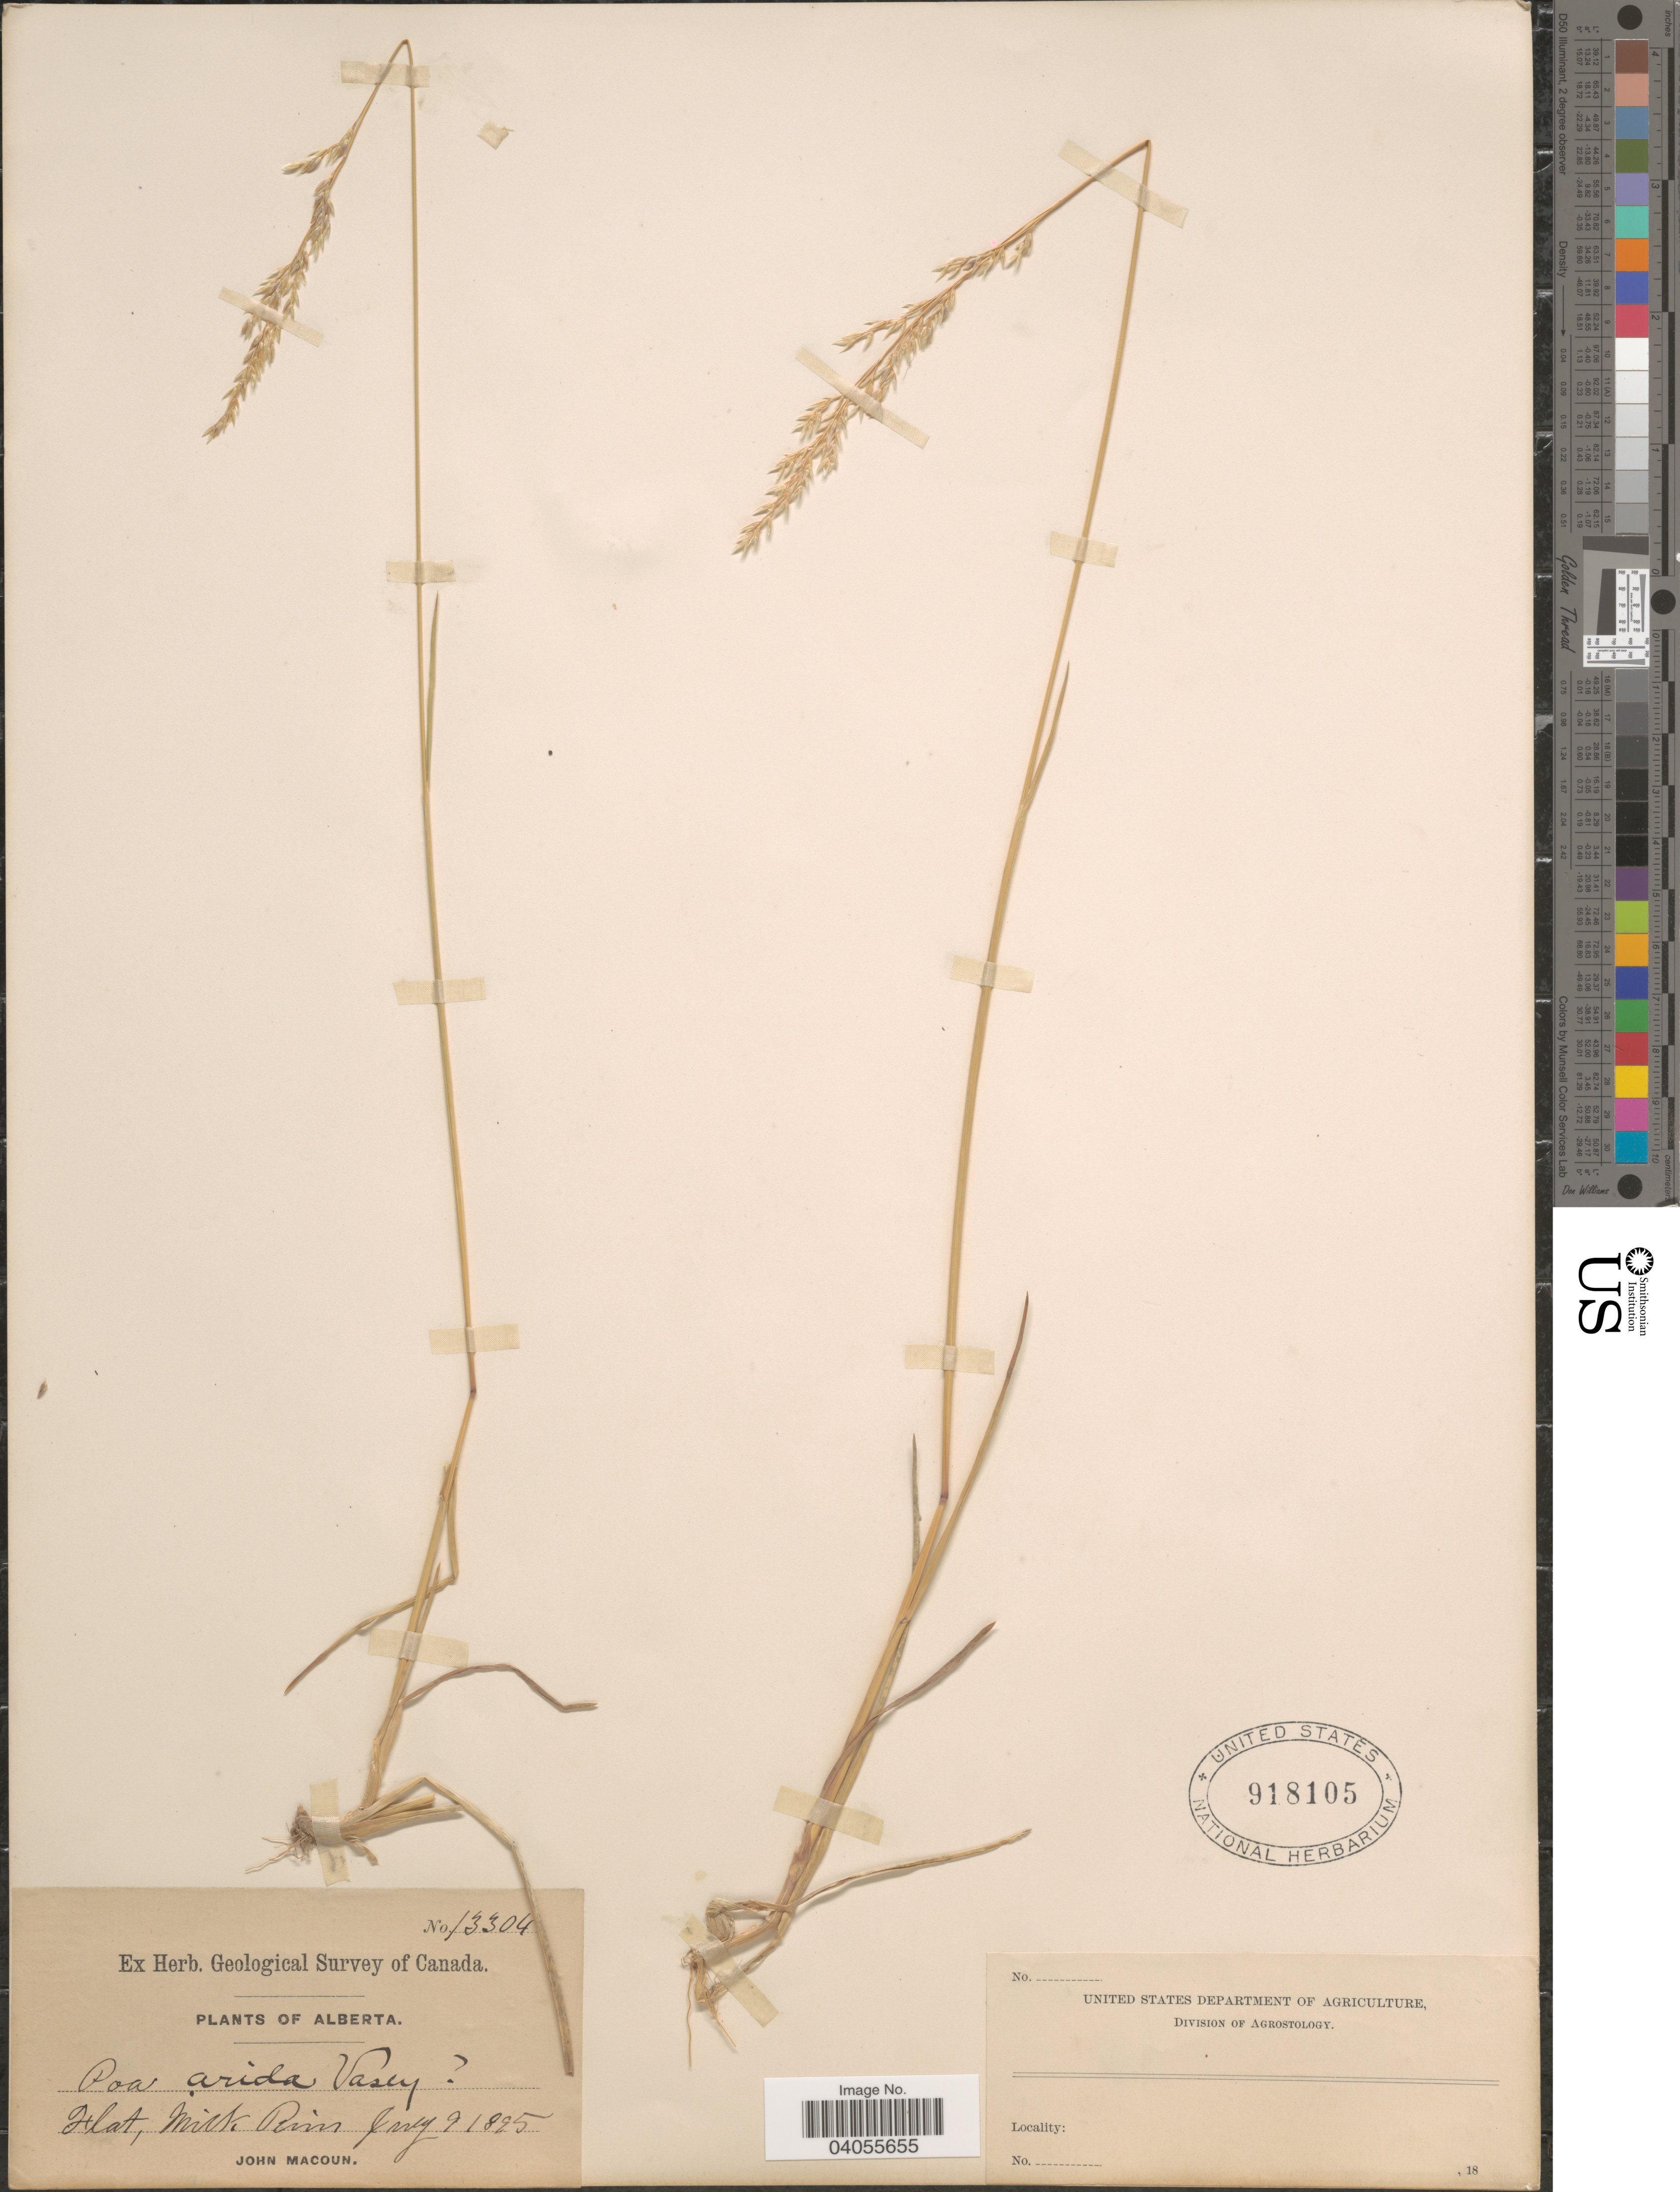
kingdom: Plantae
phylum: Tracheophyta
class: Liliopsida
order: Poales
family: Poaceae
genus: Poa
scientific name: Poa arida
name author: Vasey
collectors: J. Macoun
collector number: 13304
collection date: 1895-07-09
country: Canada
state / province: Alberta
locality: Flat, Milk River.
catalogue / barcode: US 918105